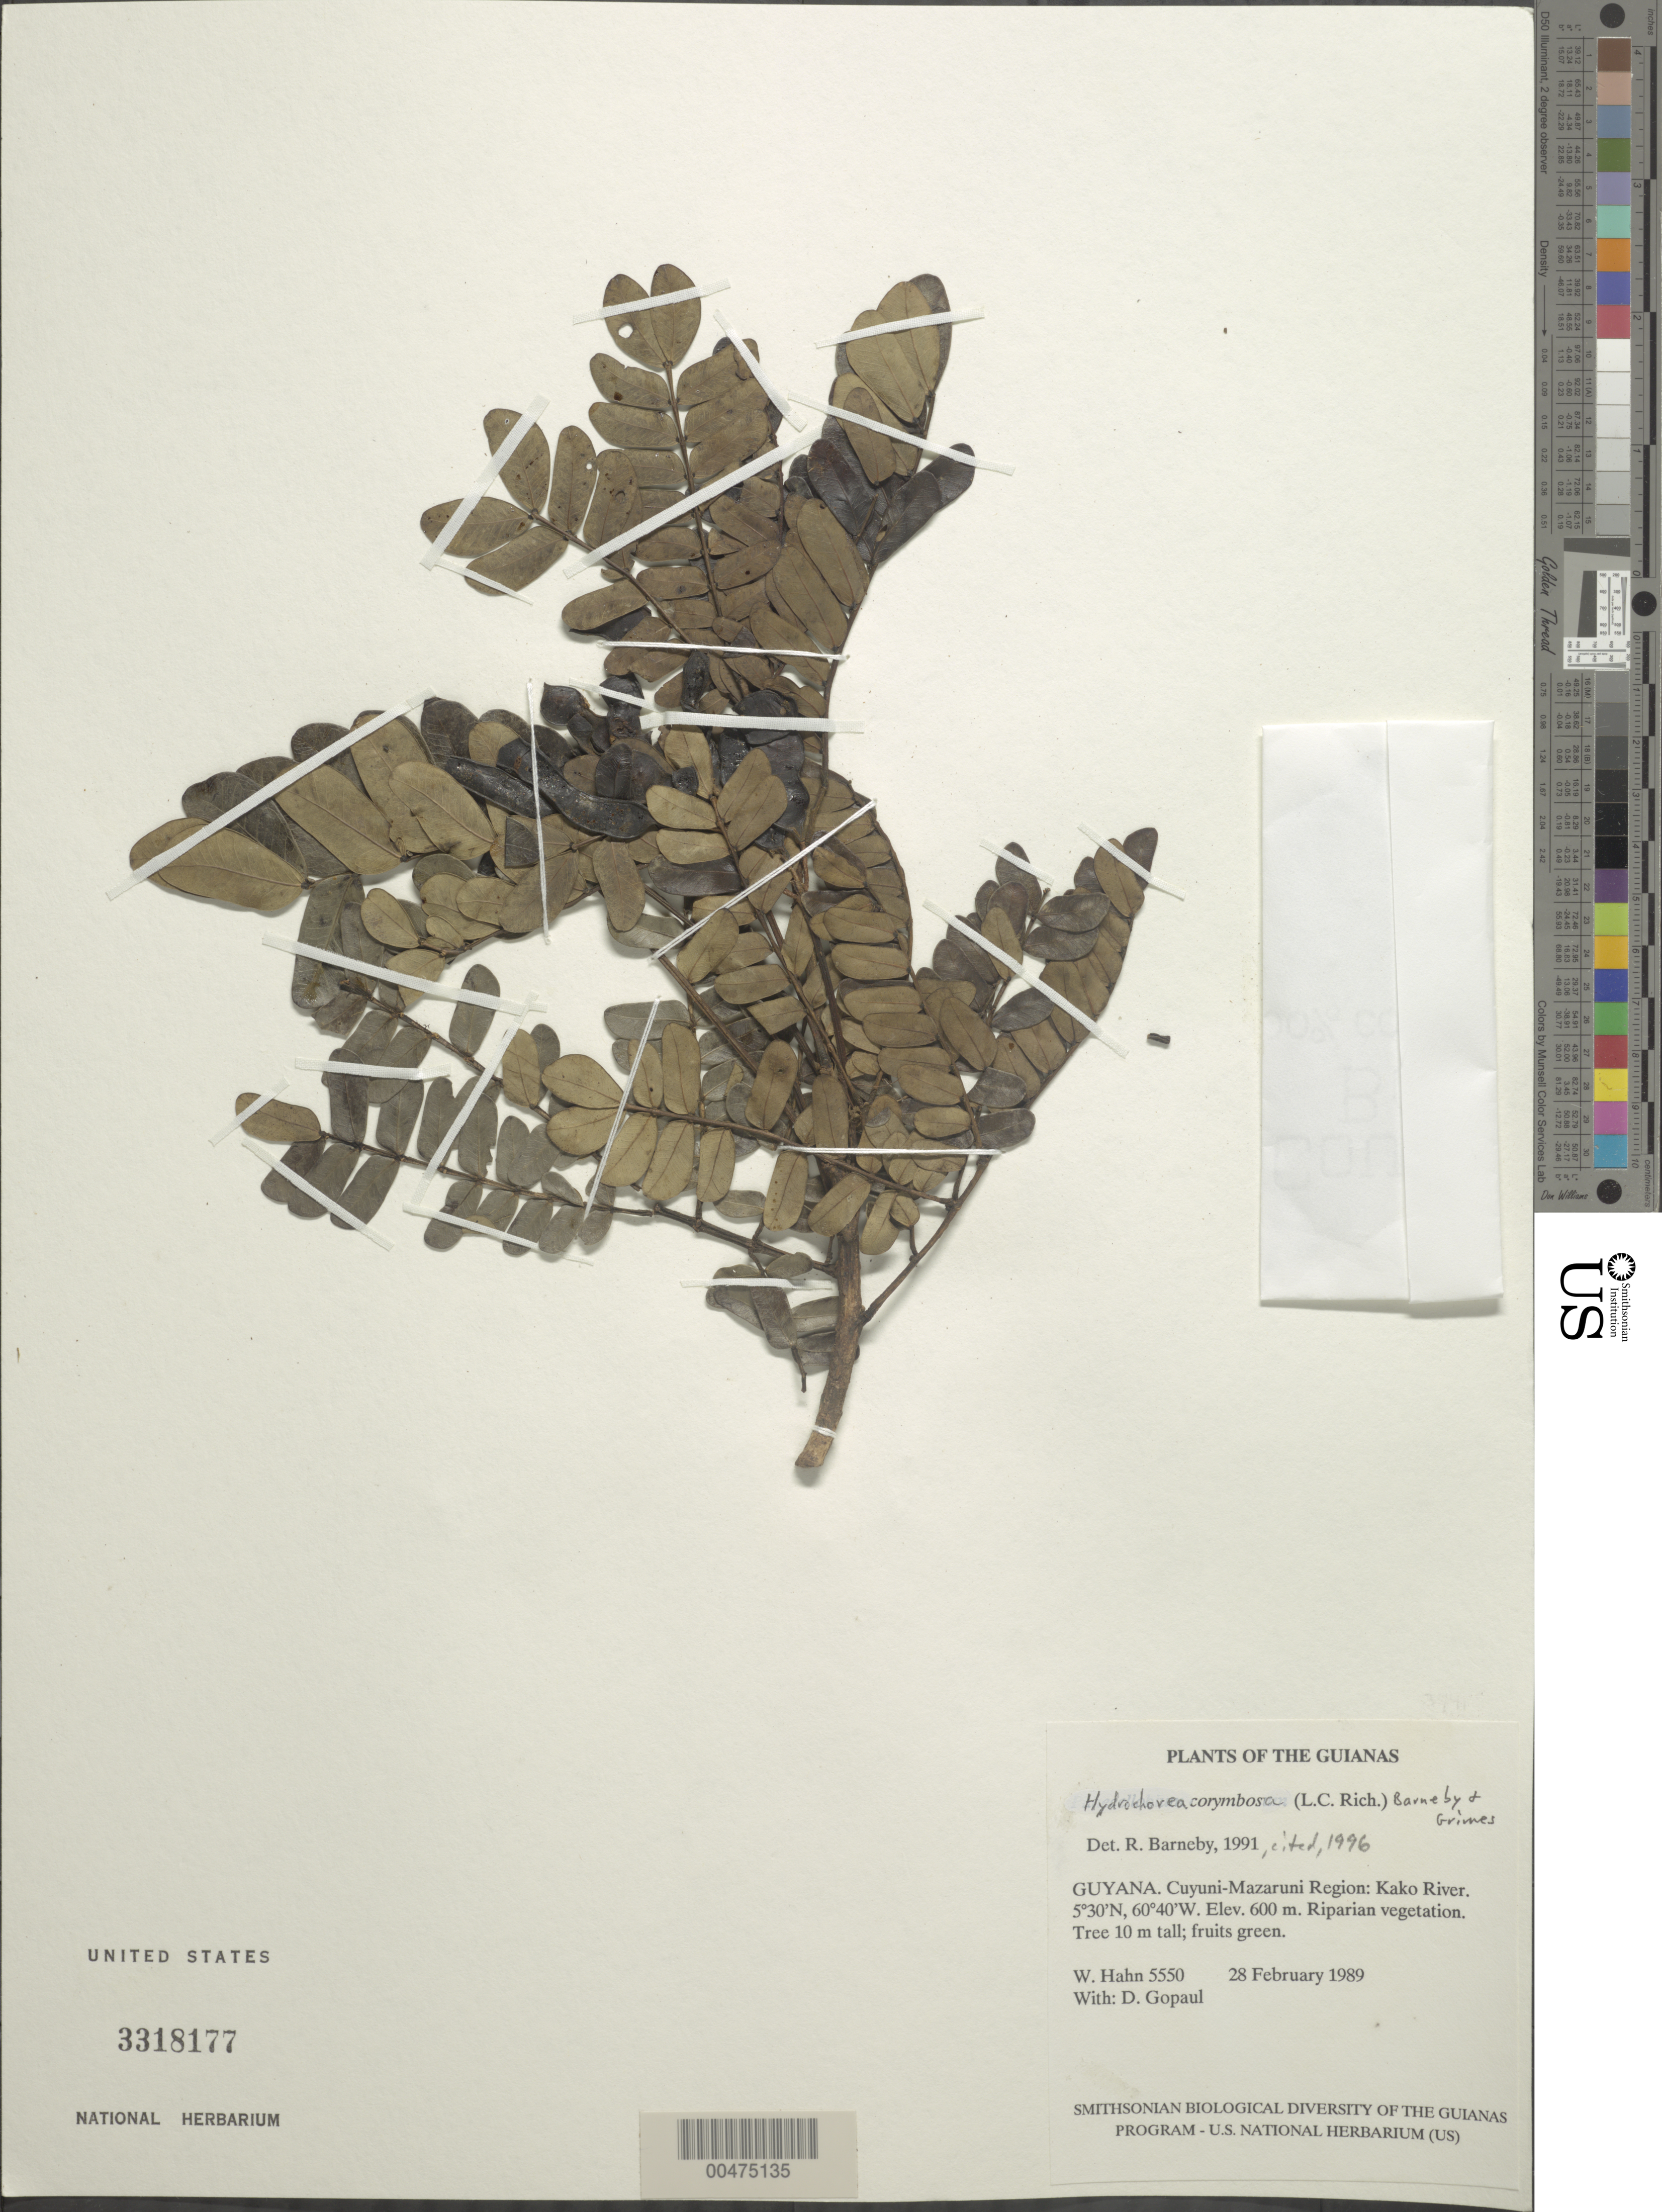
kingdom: Plantae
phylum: Tracheophyta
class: Magnoliopsida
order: Fabales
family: Fabaceae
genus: Hydrochorea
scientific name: Hydrochorea corymbosa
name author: (Rich.) Barneby & J.W. Grimes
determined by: Barneby, Rupert C., (NY)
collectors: W. Hahn & D. Gopaul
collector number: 5550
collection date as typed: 28 February 1989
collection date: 1989-02-28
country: Guyana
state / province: Cuyuni-Mazaruni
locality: Kako River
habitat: Riparian vegetation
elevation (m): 600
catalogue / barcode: US 3318177